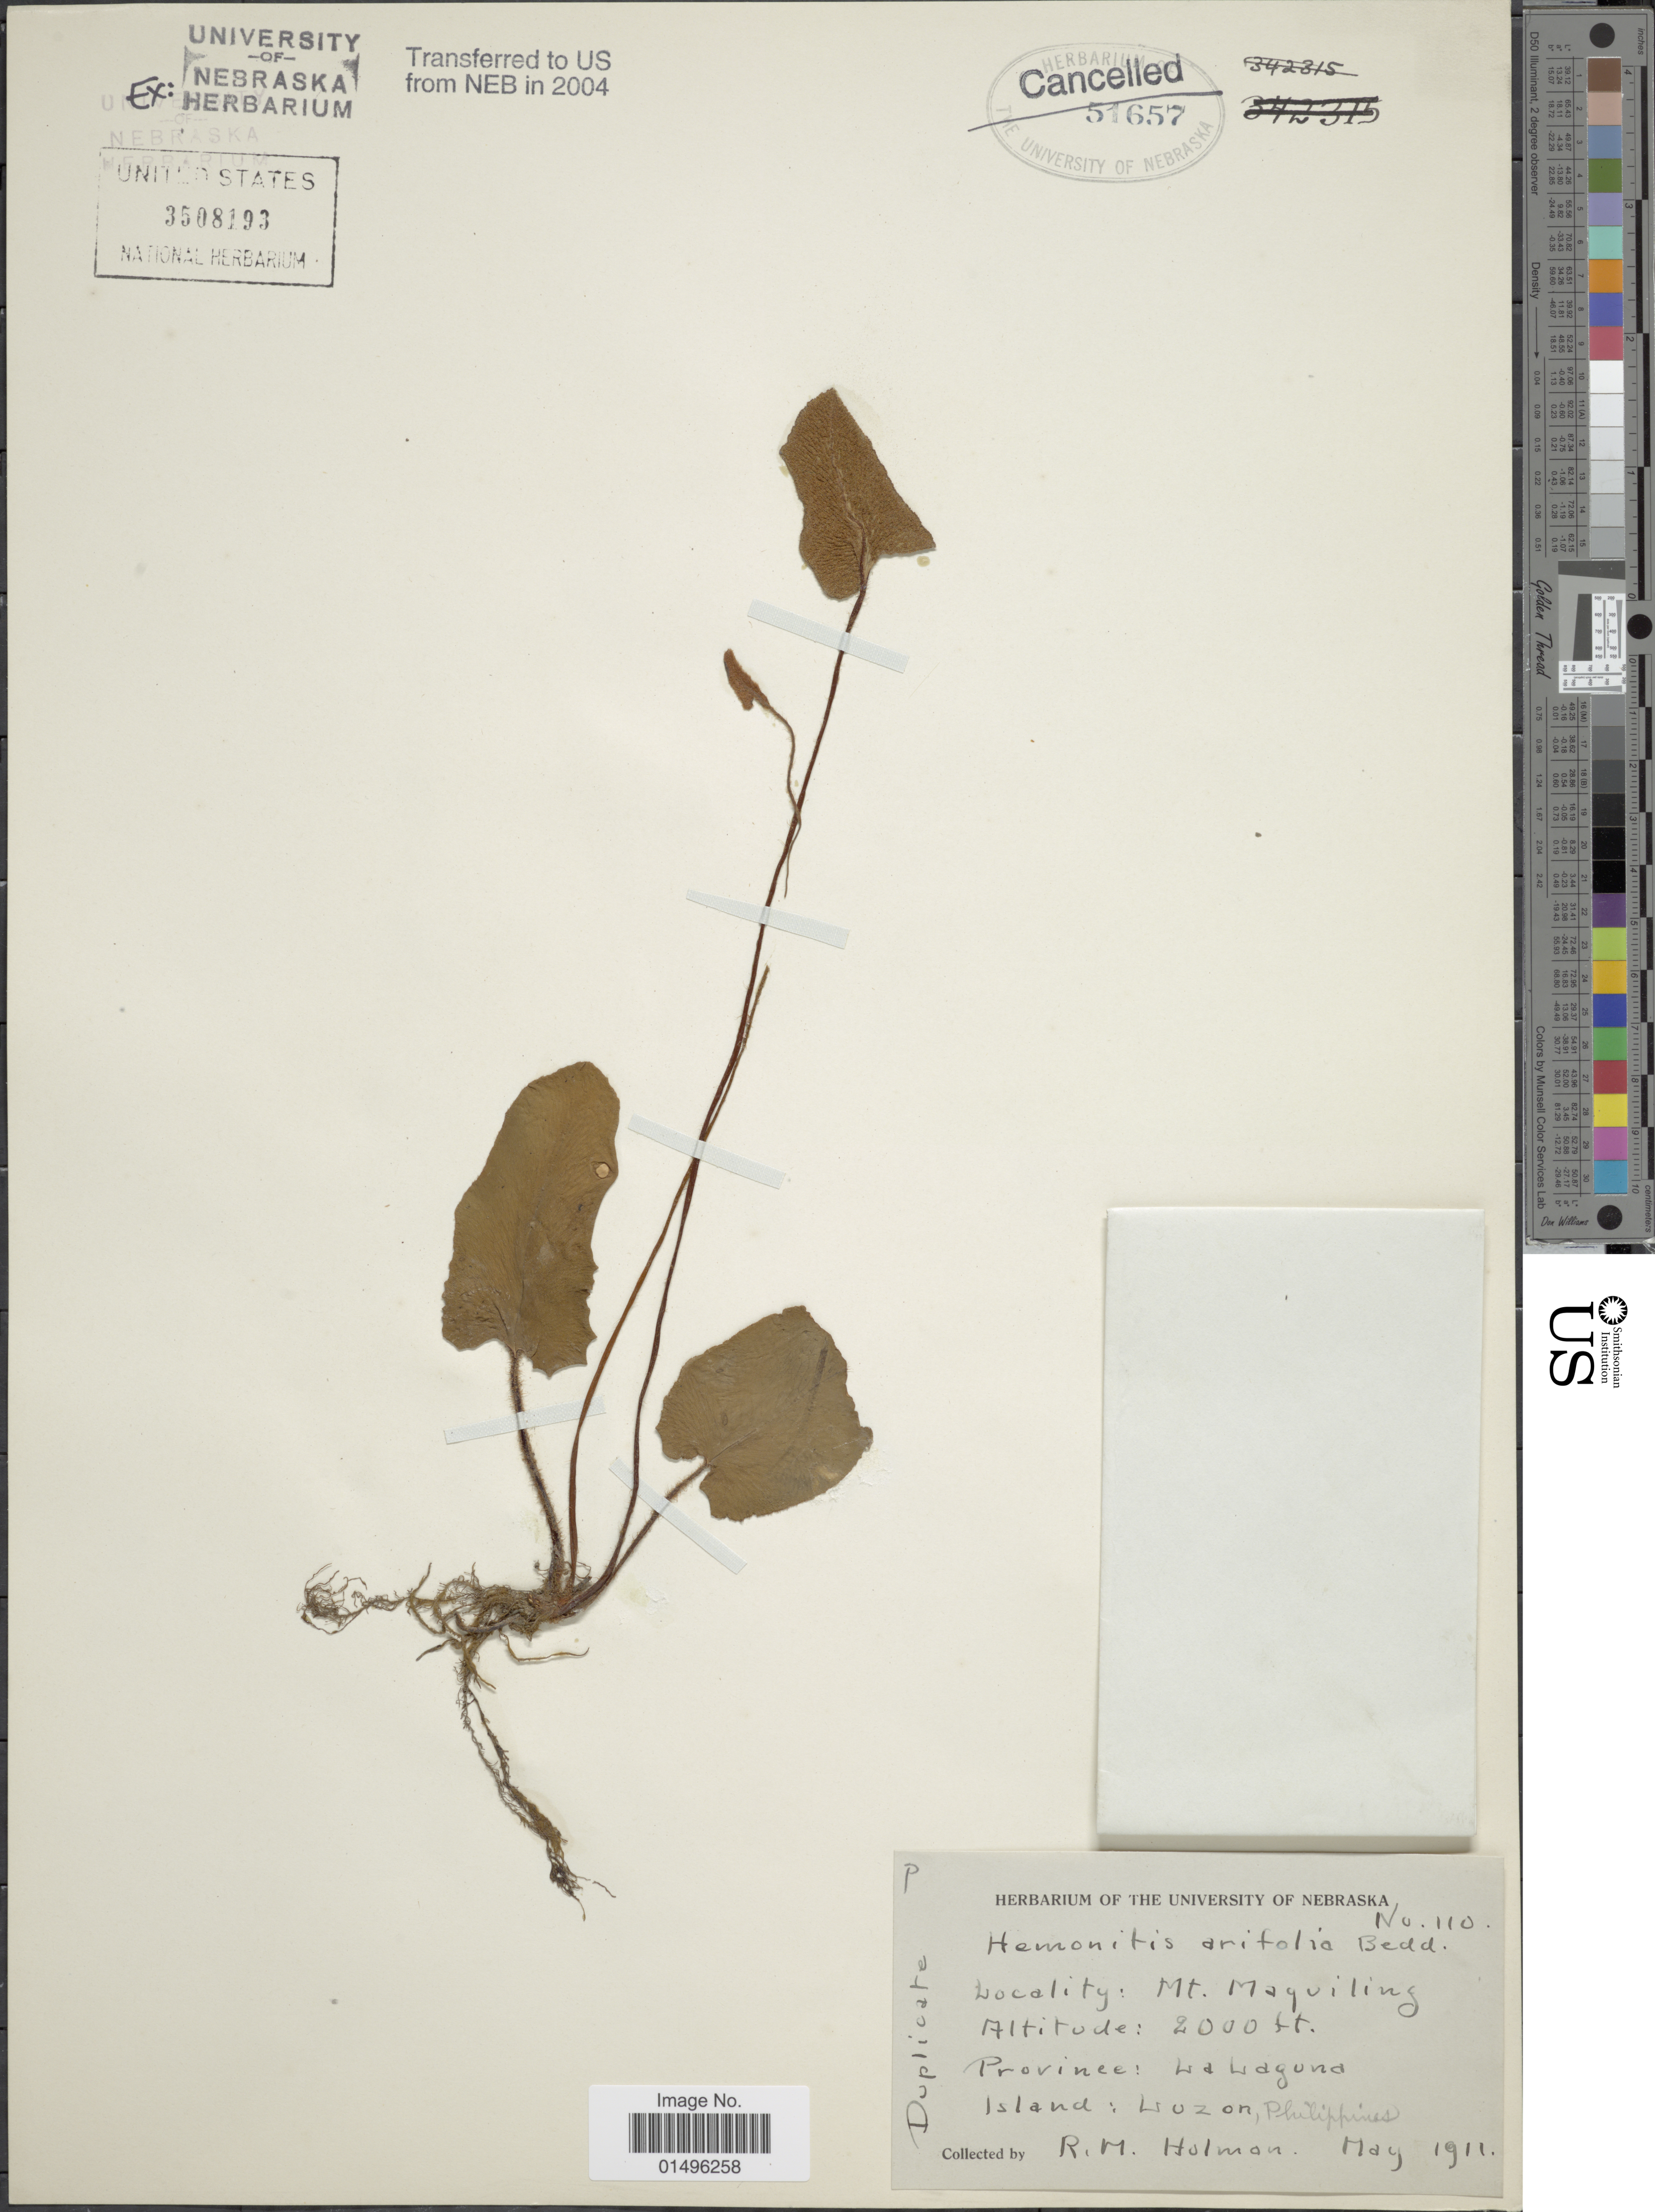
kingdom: Plantae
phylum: Tracheophyta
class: Polypodiopsida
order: Polypodiales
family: Pteridaceae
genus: Parahemionitis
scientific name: Parahemionitis cordata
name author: (Roxb. ex Hook. & Grev.) Fraser-Jenk.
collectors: R. Holman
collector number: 110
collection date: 1911-05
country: Philippines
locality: Philippines. Mt. Maquiling, Province: La Laguna, Island: Luzon.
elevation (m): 610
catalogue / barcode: US 3508193